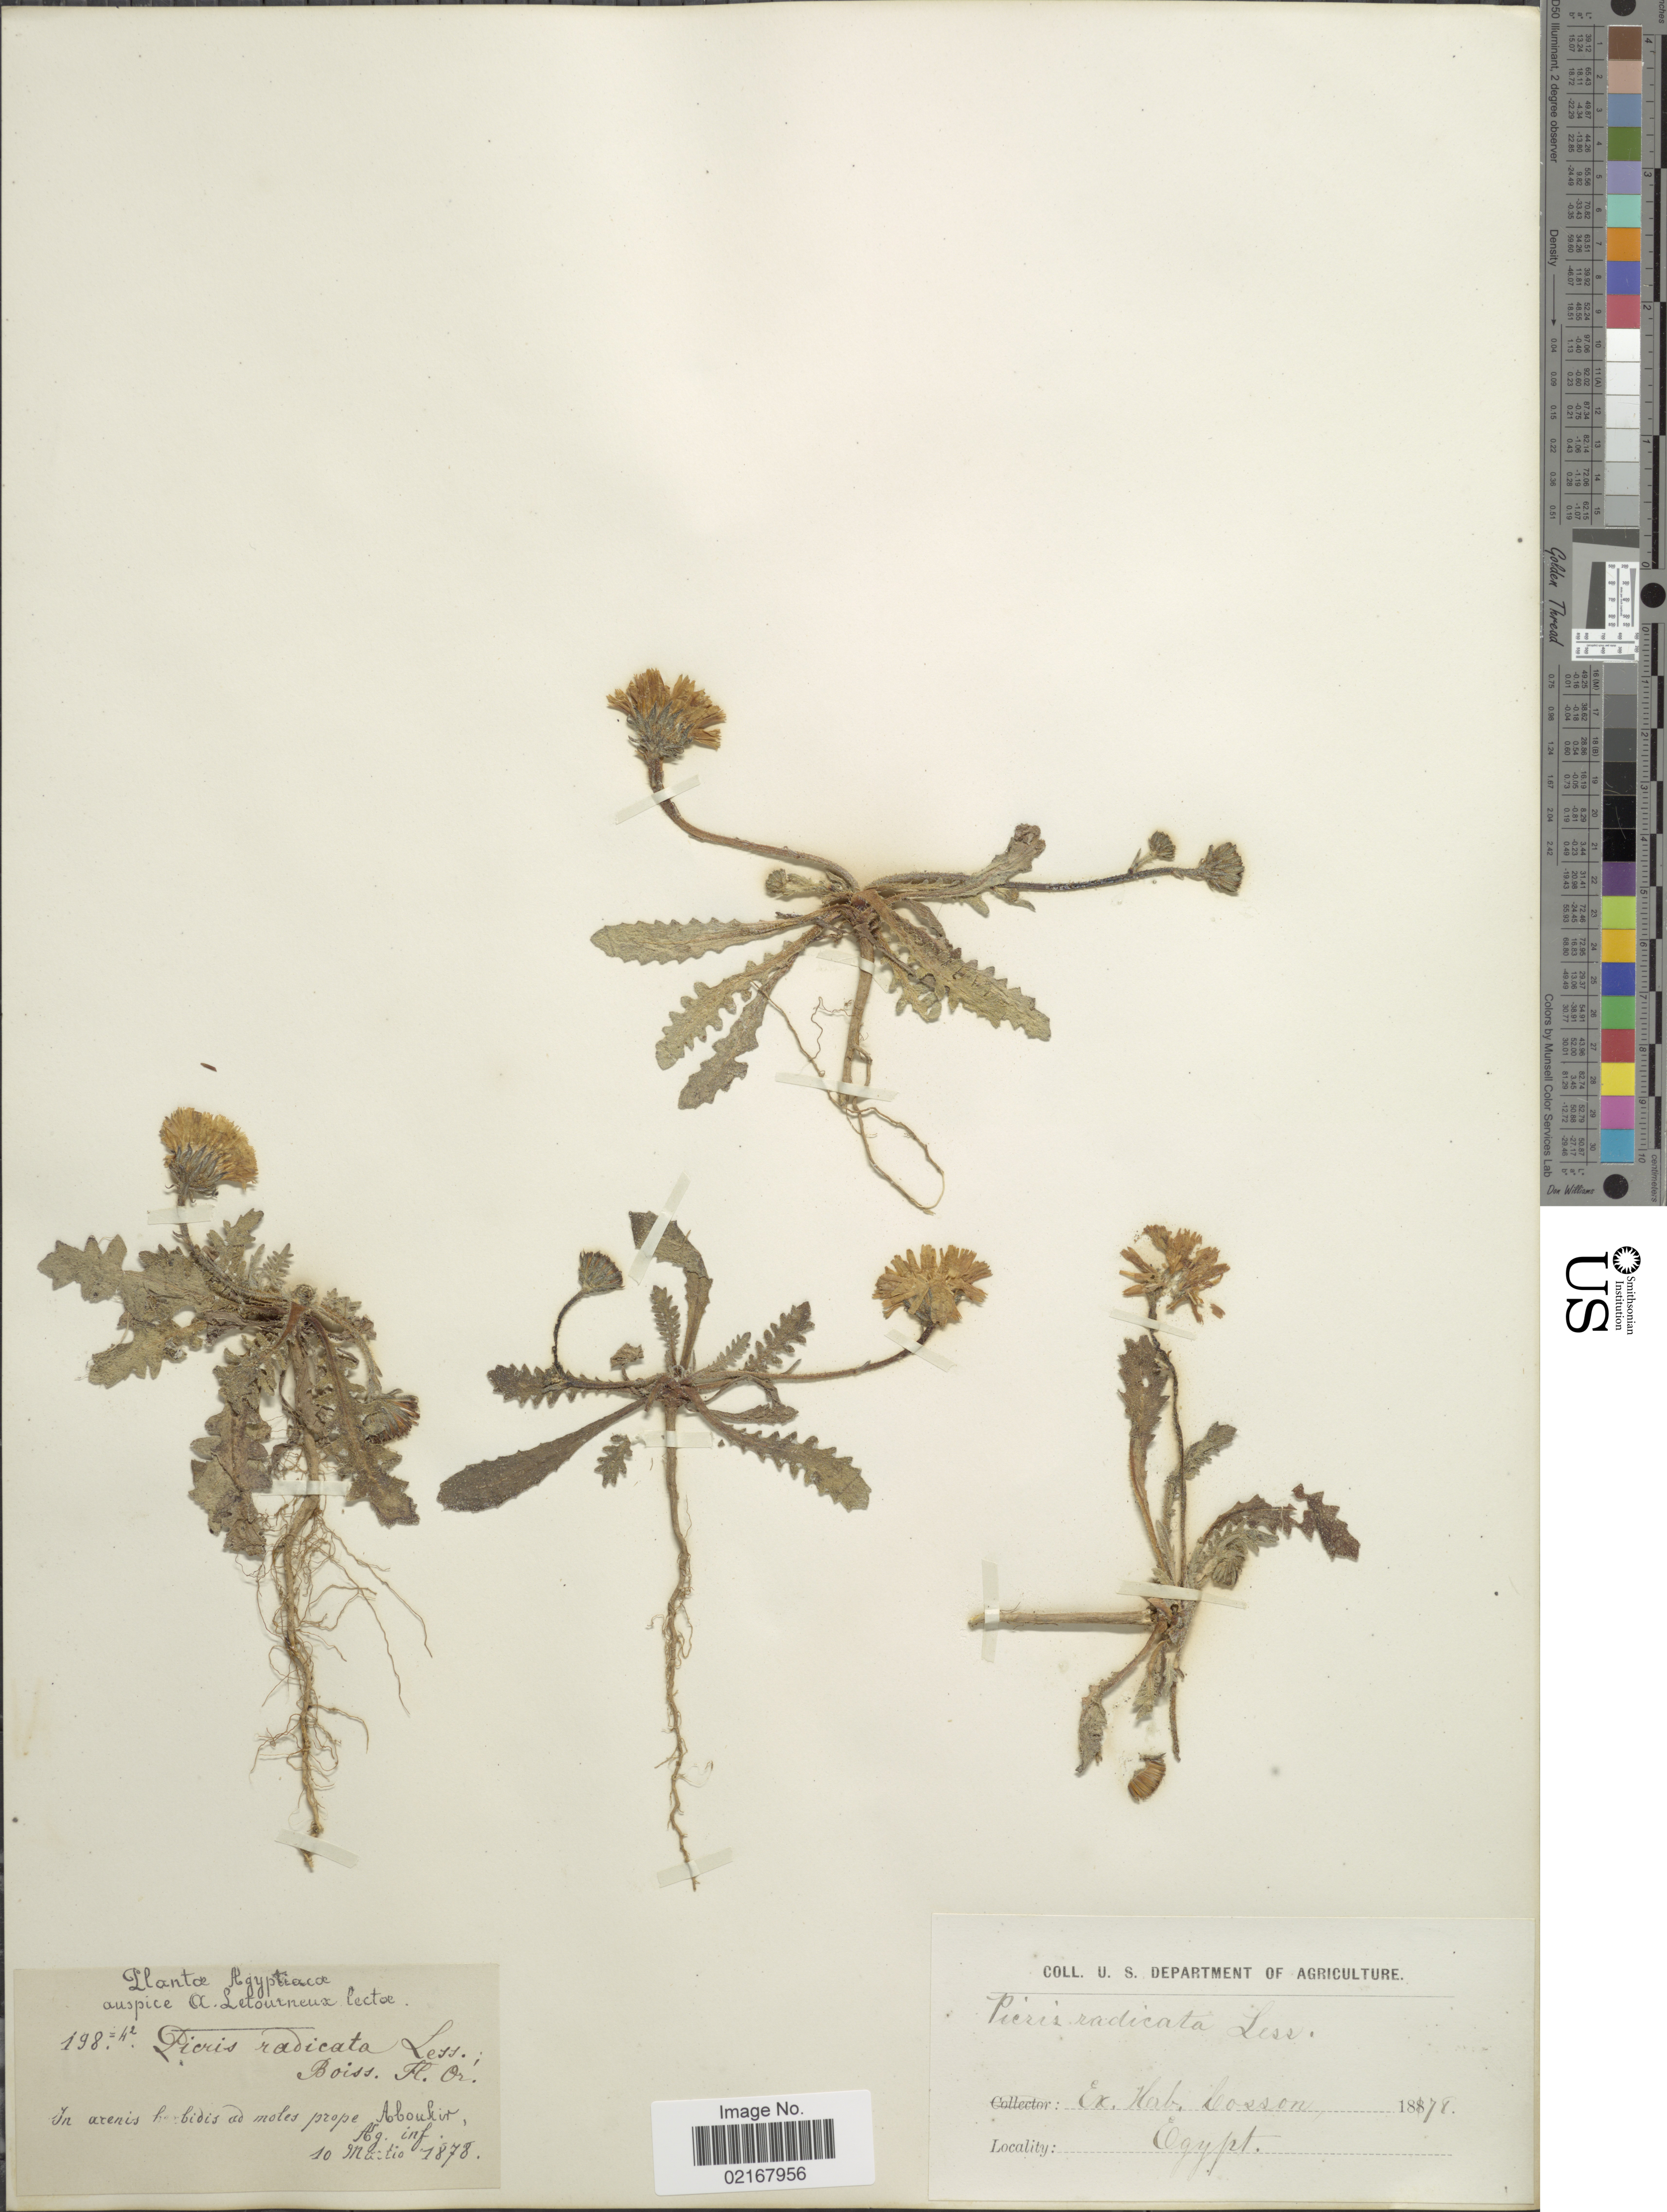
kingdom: Plantae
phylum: Tracheophyta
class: Magnoliopsida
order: Asterales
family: Asteraceae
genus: Picris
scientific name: Picris asplenioides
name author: L.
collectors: A. Letourneux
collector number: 198/42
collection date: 1878-03-10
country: Egypt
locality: Prope Aboukir